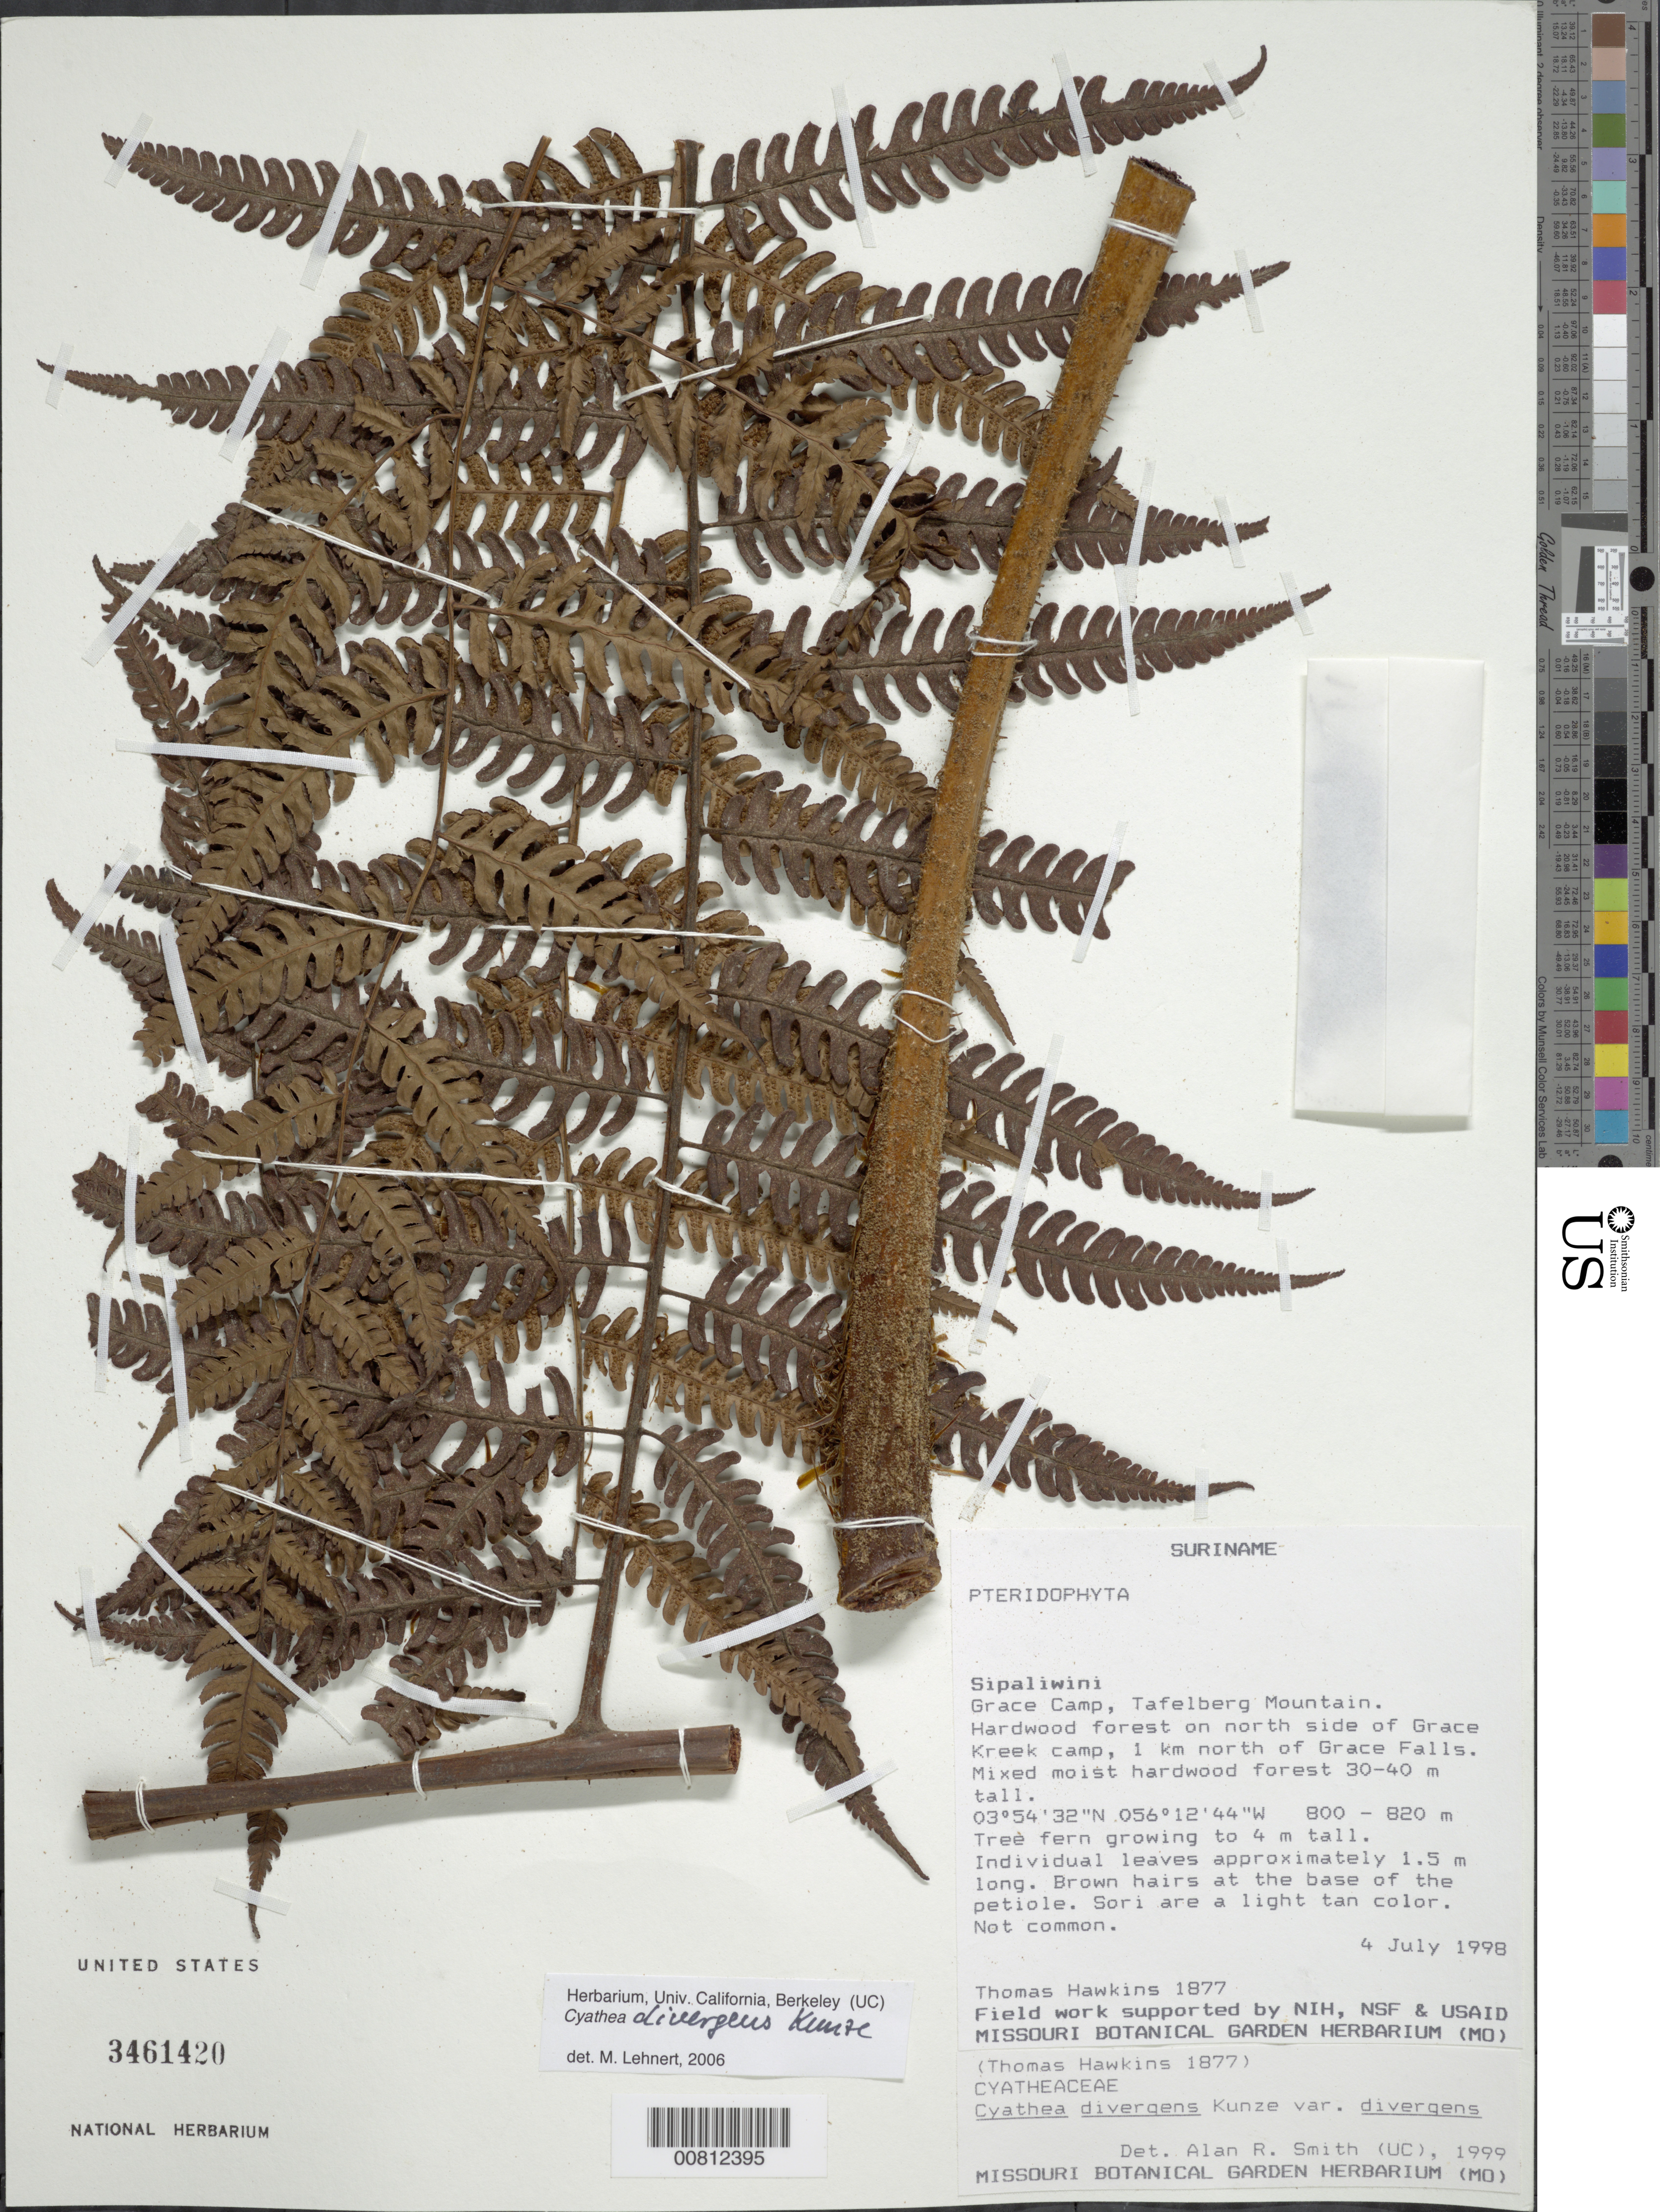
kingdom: Plantae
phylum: Tracheophyta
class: Polypodiopsida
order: Cyatheales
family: Cyatheaceae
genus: Cyathea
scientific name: Cyathea divergens var. divergens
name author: Kunze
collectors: T. Hawkins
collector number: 1877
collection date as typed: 4-Jul-98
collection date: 1998-07-04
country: Suriname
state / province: Sipaliwini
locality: Tafelberg (Table Mountain), Grace Kreek camp, N side; 1 km N of Grace Falls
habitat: Hardwood forest on north side of Grace Creek Camp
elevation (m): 800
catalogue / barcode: US 3461420